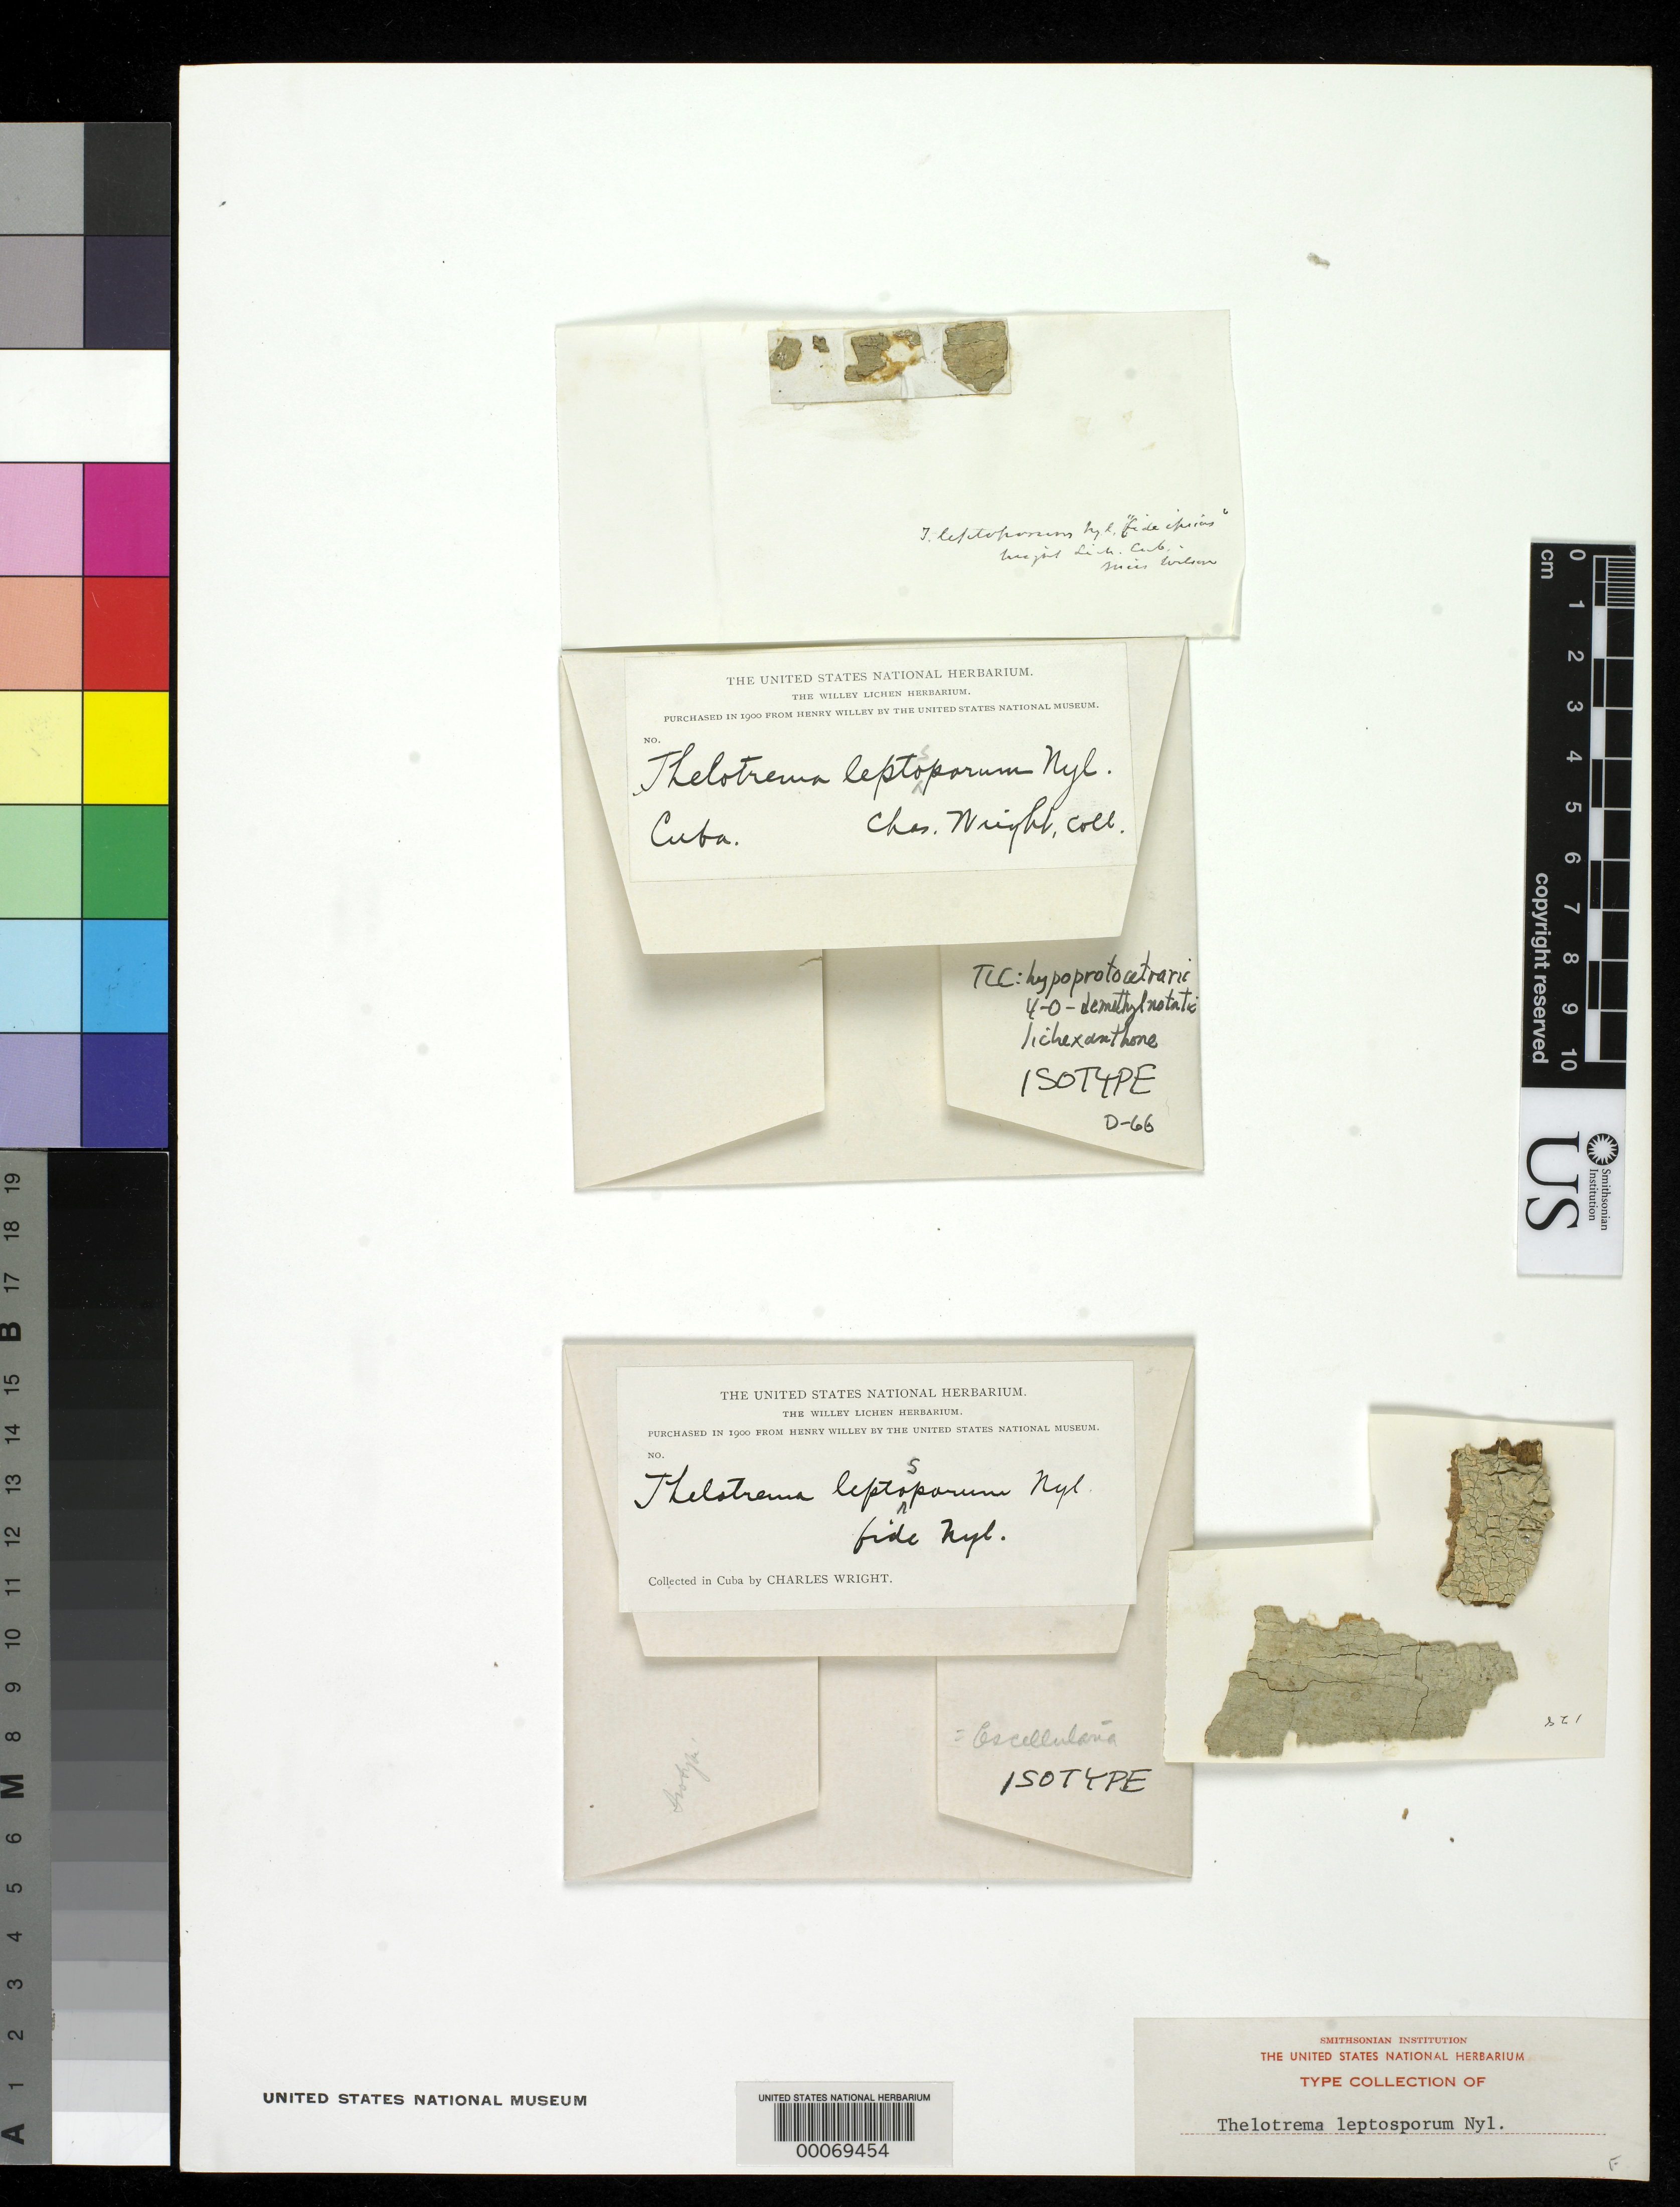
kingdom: Fungi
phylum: Ascomycota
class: Lecanoromycetes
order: Ostropales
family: Graphidaceae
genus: Thelotrema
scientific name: Thelotrema leptosporum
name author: Nyl.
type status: Isotype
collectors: C. Wright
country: Cuba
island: Greater Antilles